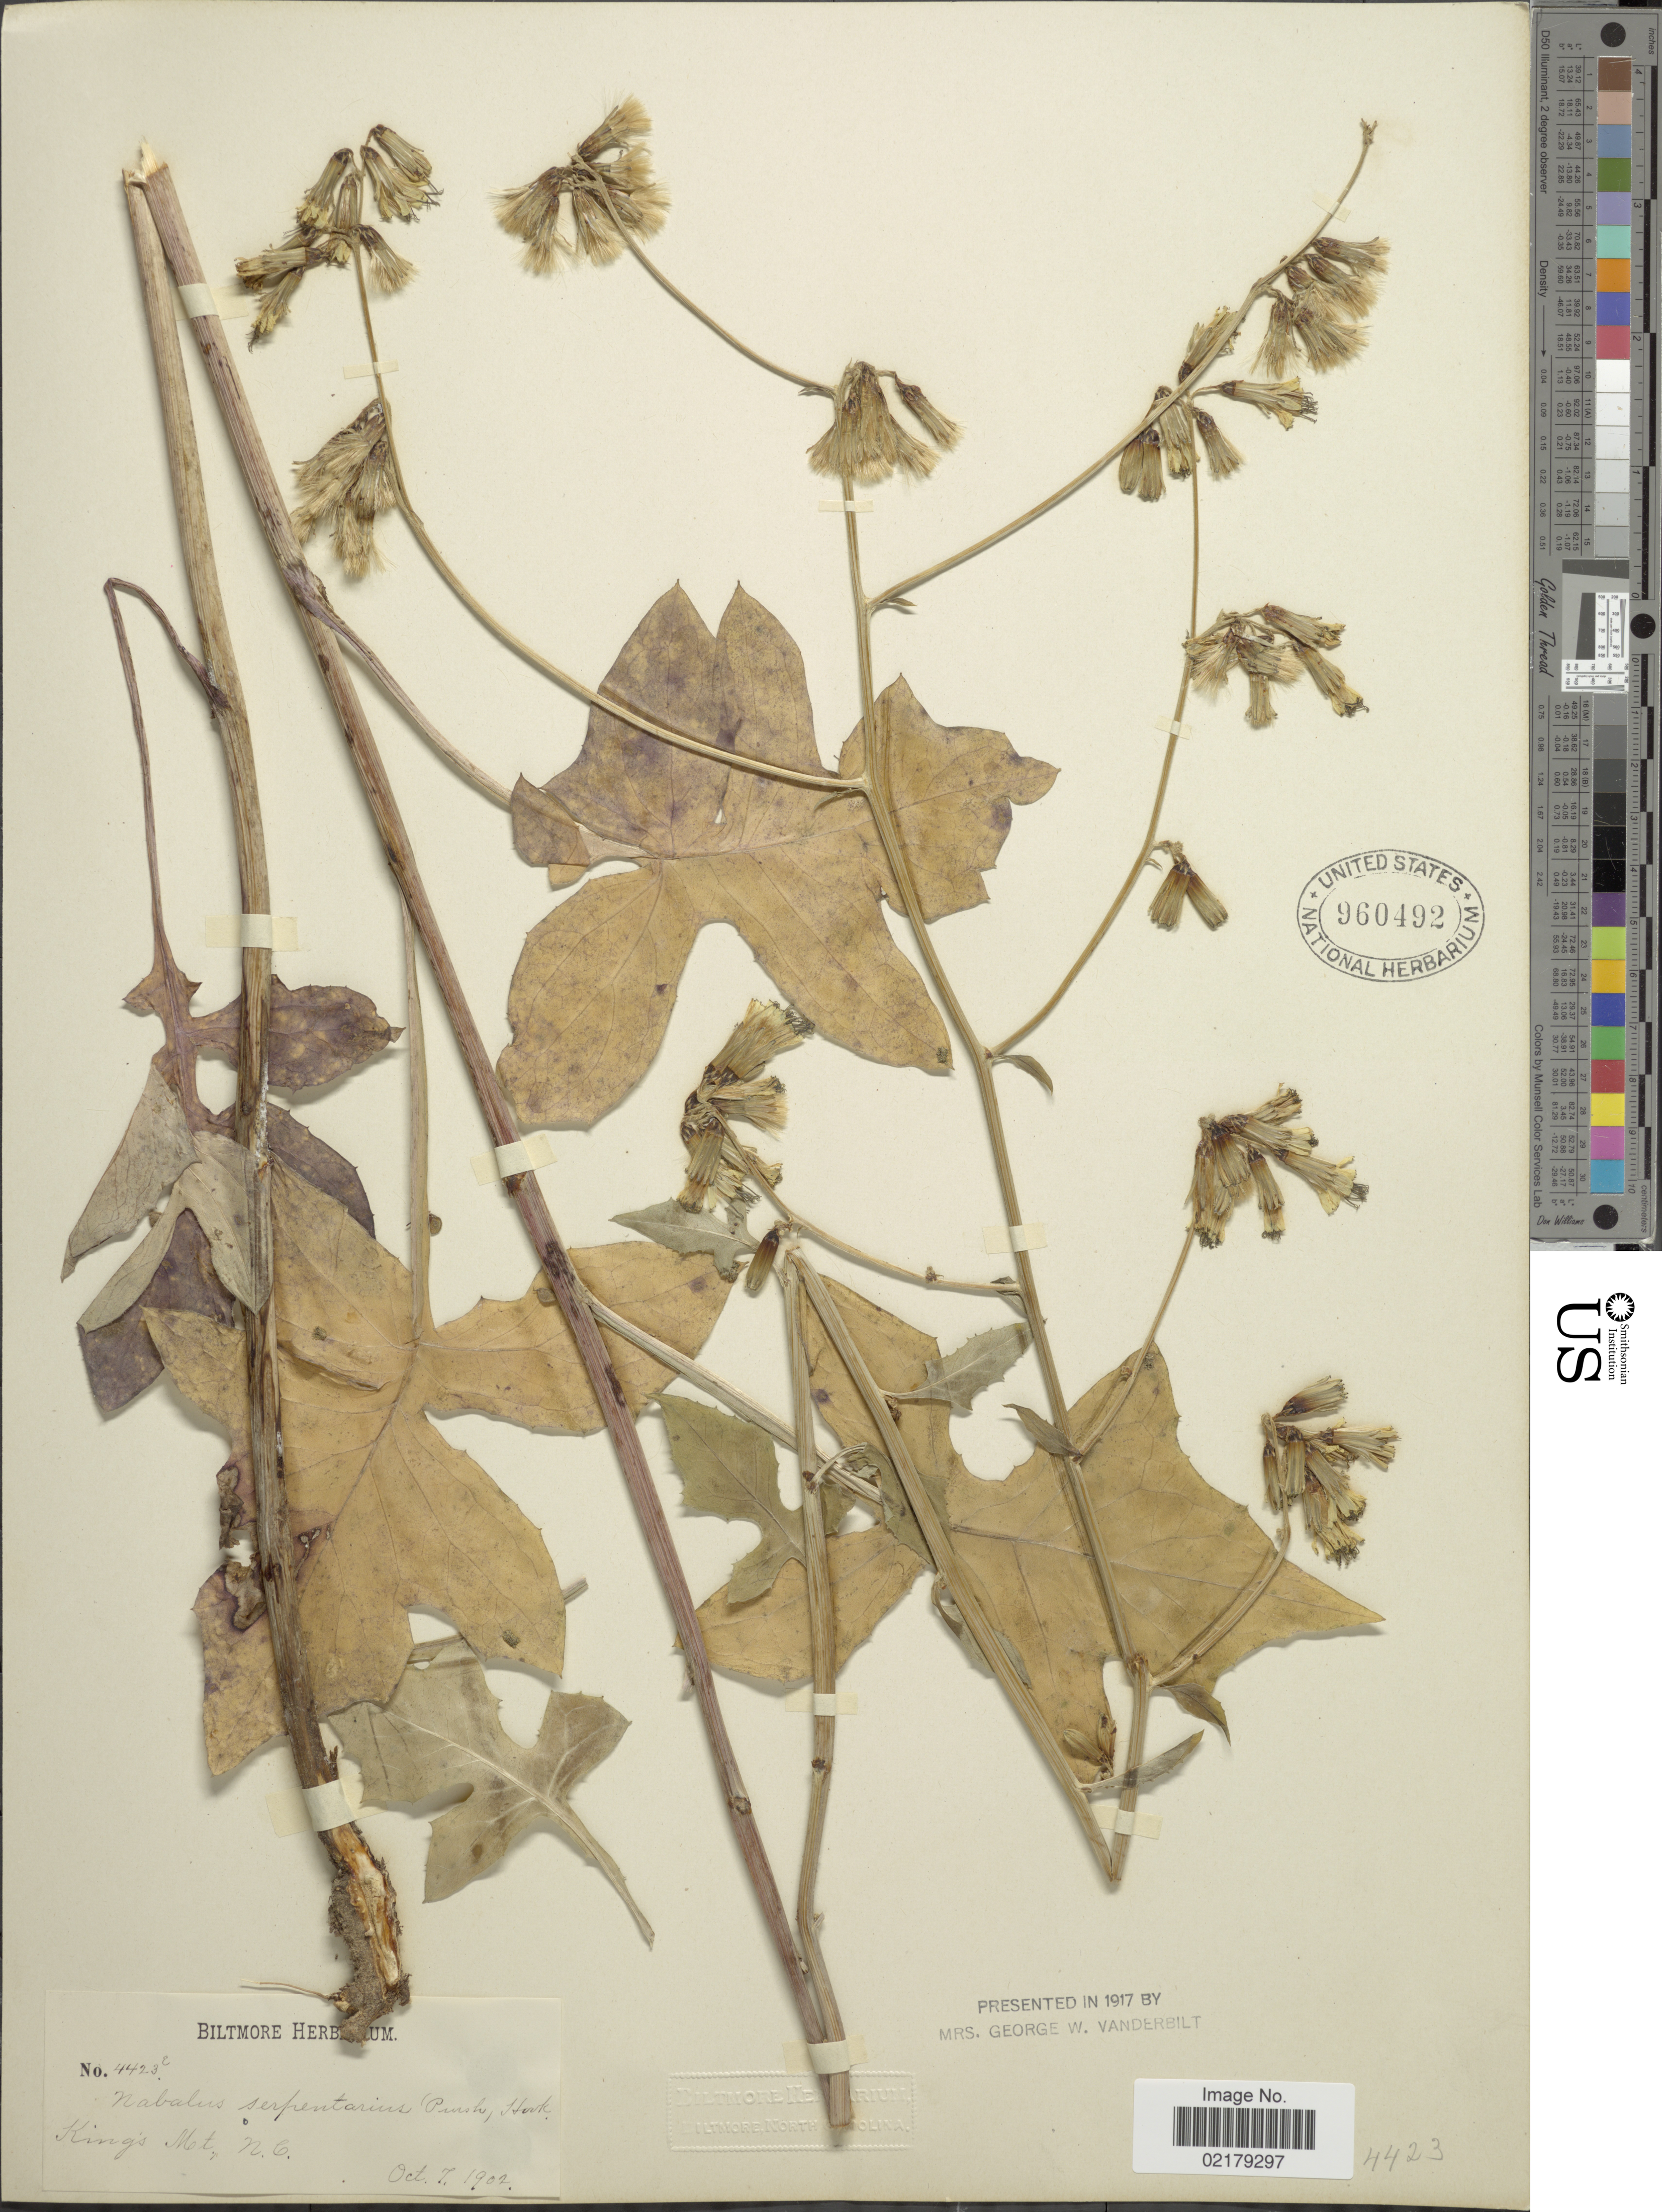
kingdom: Plantae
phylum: Tracheophyta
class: Magnoliopsida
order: Asterales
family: Asteraceae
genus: Nabalus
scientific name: Nabalus serpentarius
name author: (Pursh) Hook.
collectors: ex herb. Biltmore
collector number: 4423c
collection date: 1902-10-07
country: United States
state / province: North Carolina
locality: King's Mt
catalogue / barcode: US 960492